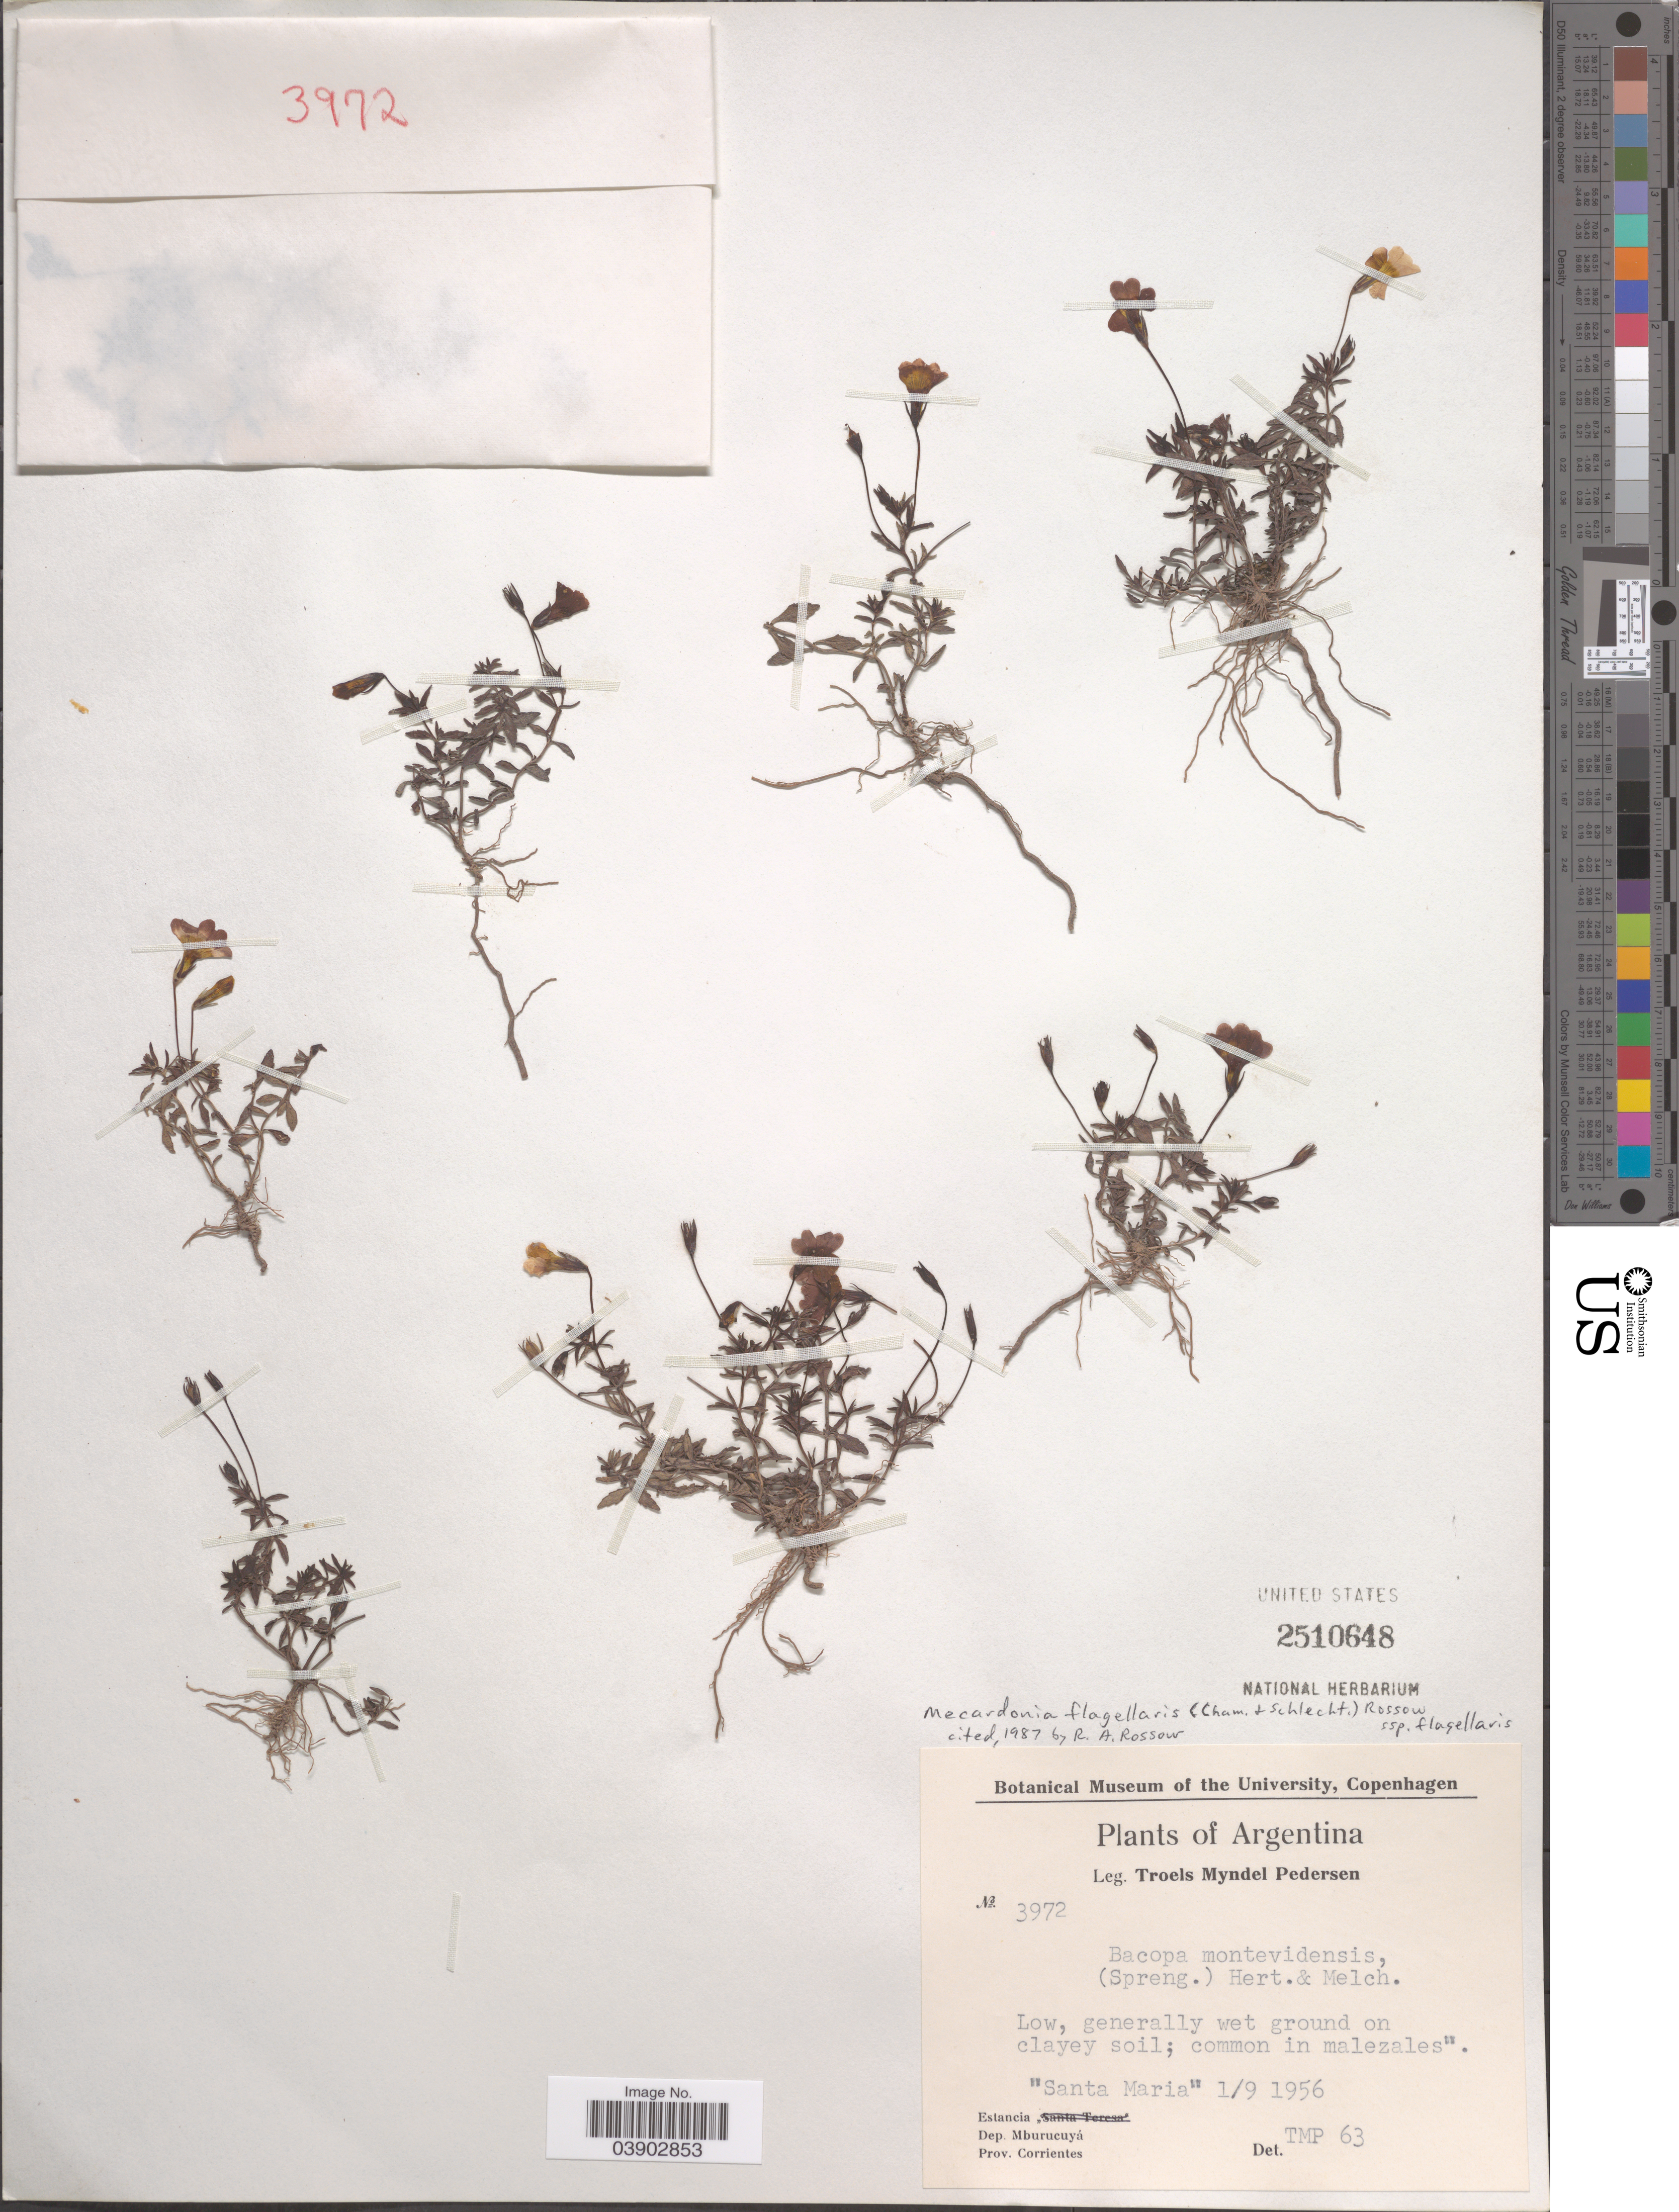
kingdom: Plantae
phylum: Tracheophyta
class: Magnoliopsida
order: Lamiales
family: Plantaginaceae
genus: Mecardonia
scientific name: Mecardonia flagellaris subsp. flagellaris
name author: (Cham. & Schltdl.) Rossow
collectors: T. Pederson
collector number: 3972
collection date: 1956-09-01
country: Argentina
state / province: Corrientes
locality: Estancia "Santa Maria". Dep. Mburucuyá.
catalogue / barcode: US 2510648